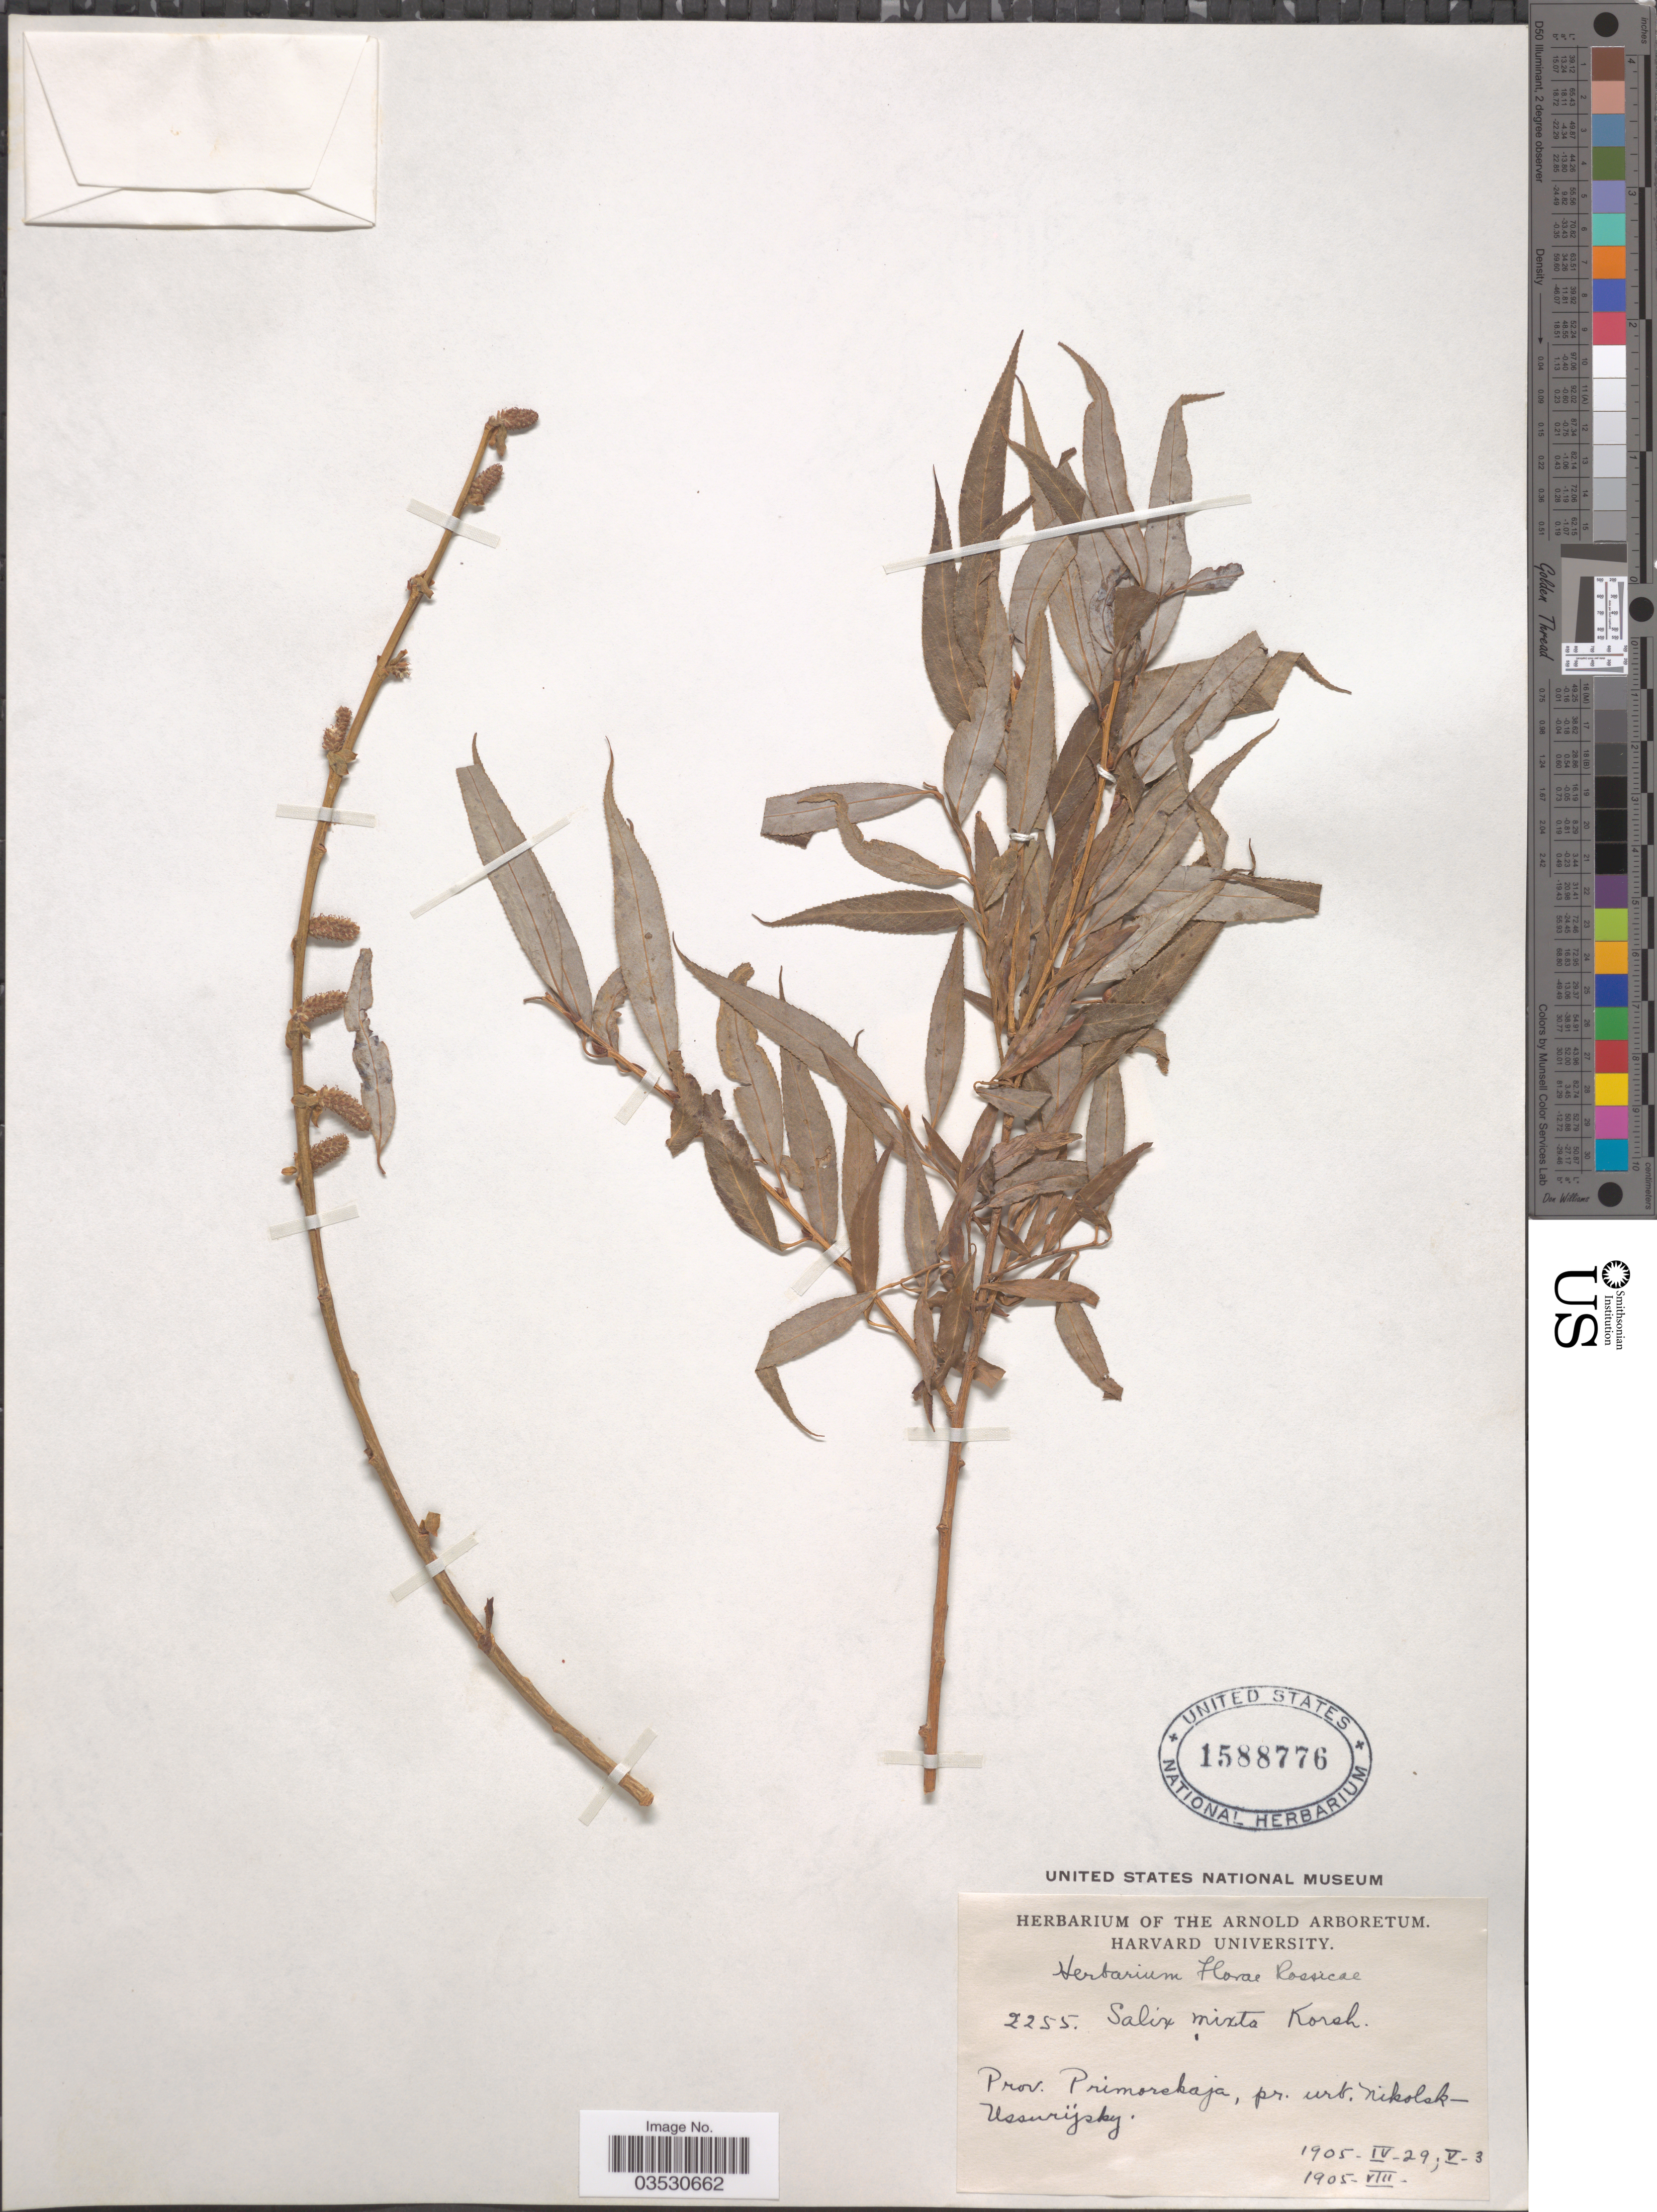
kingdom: Plantae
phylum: Tracheophyta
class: Magnoliopsida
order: Malpighiales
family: Salicaceae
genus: Salix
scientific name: Salix mixta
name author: Korsh.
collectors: Ex Herb. Florae Rossicae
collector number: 2255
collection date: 1905-04-29/1905-08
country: Russian Federation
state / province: Primorsky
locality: Prov. Primorskaja, pr. urb. Nikolsk-Ussurijsky.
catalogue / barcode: US 1588776